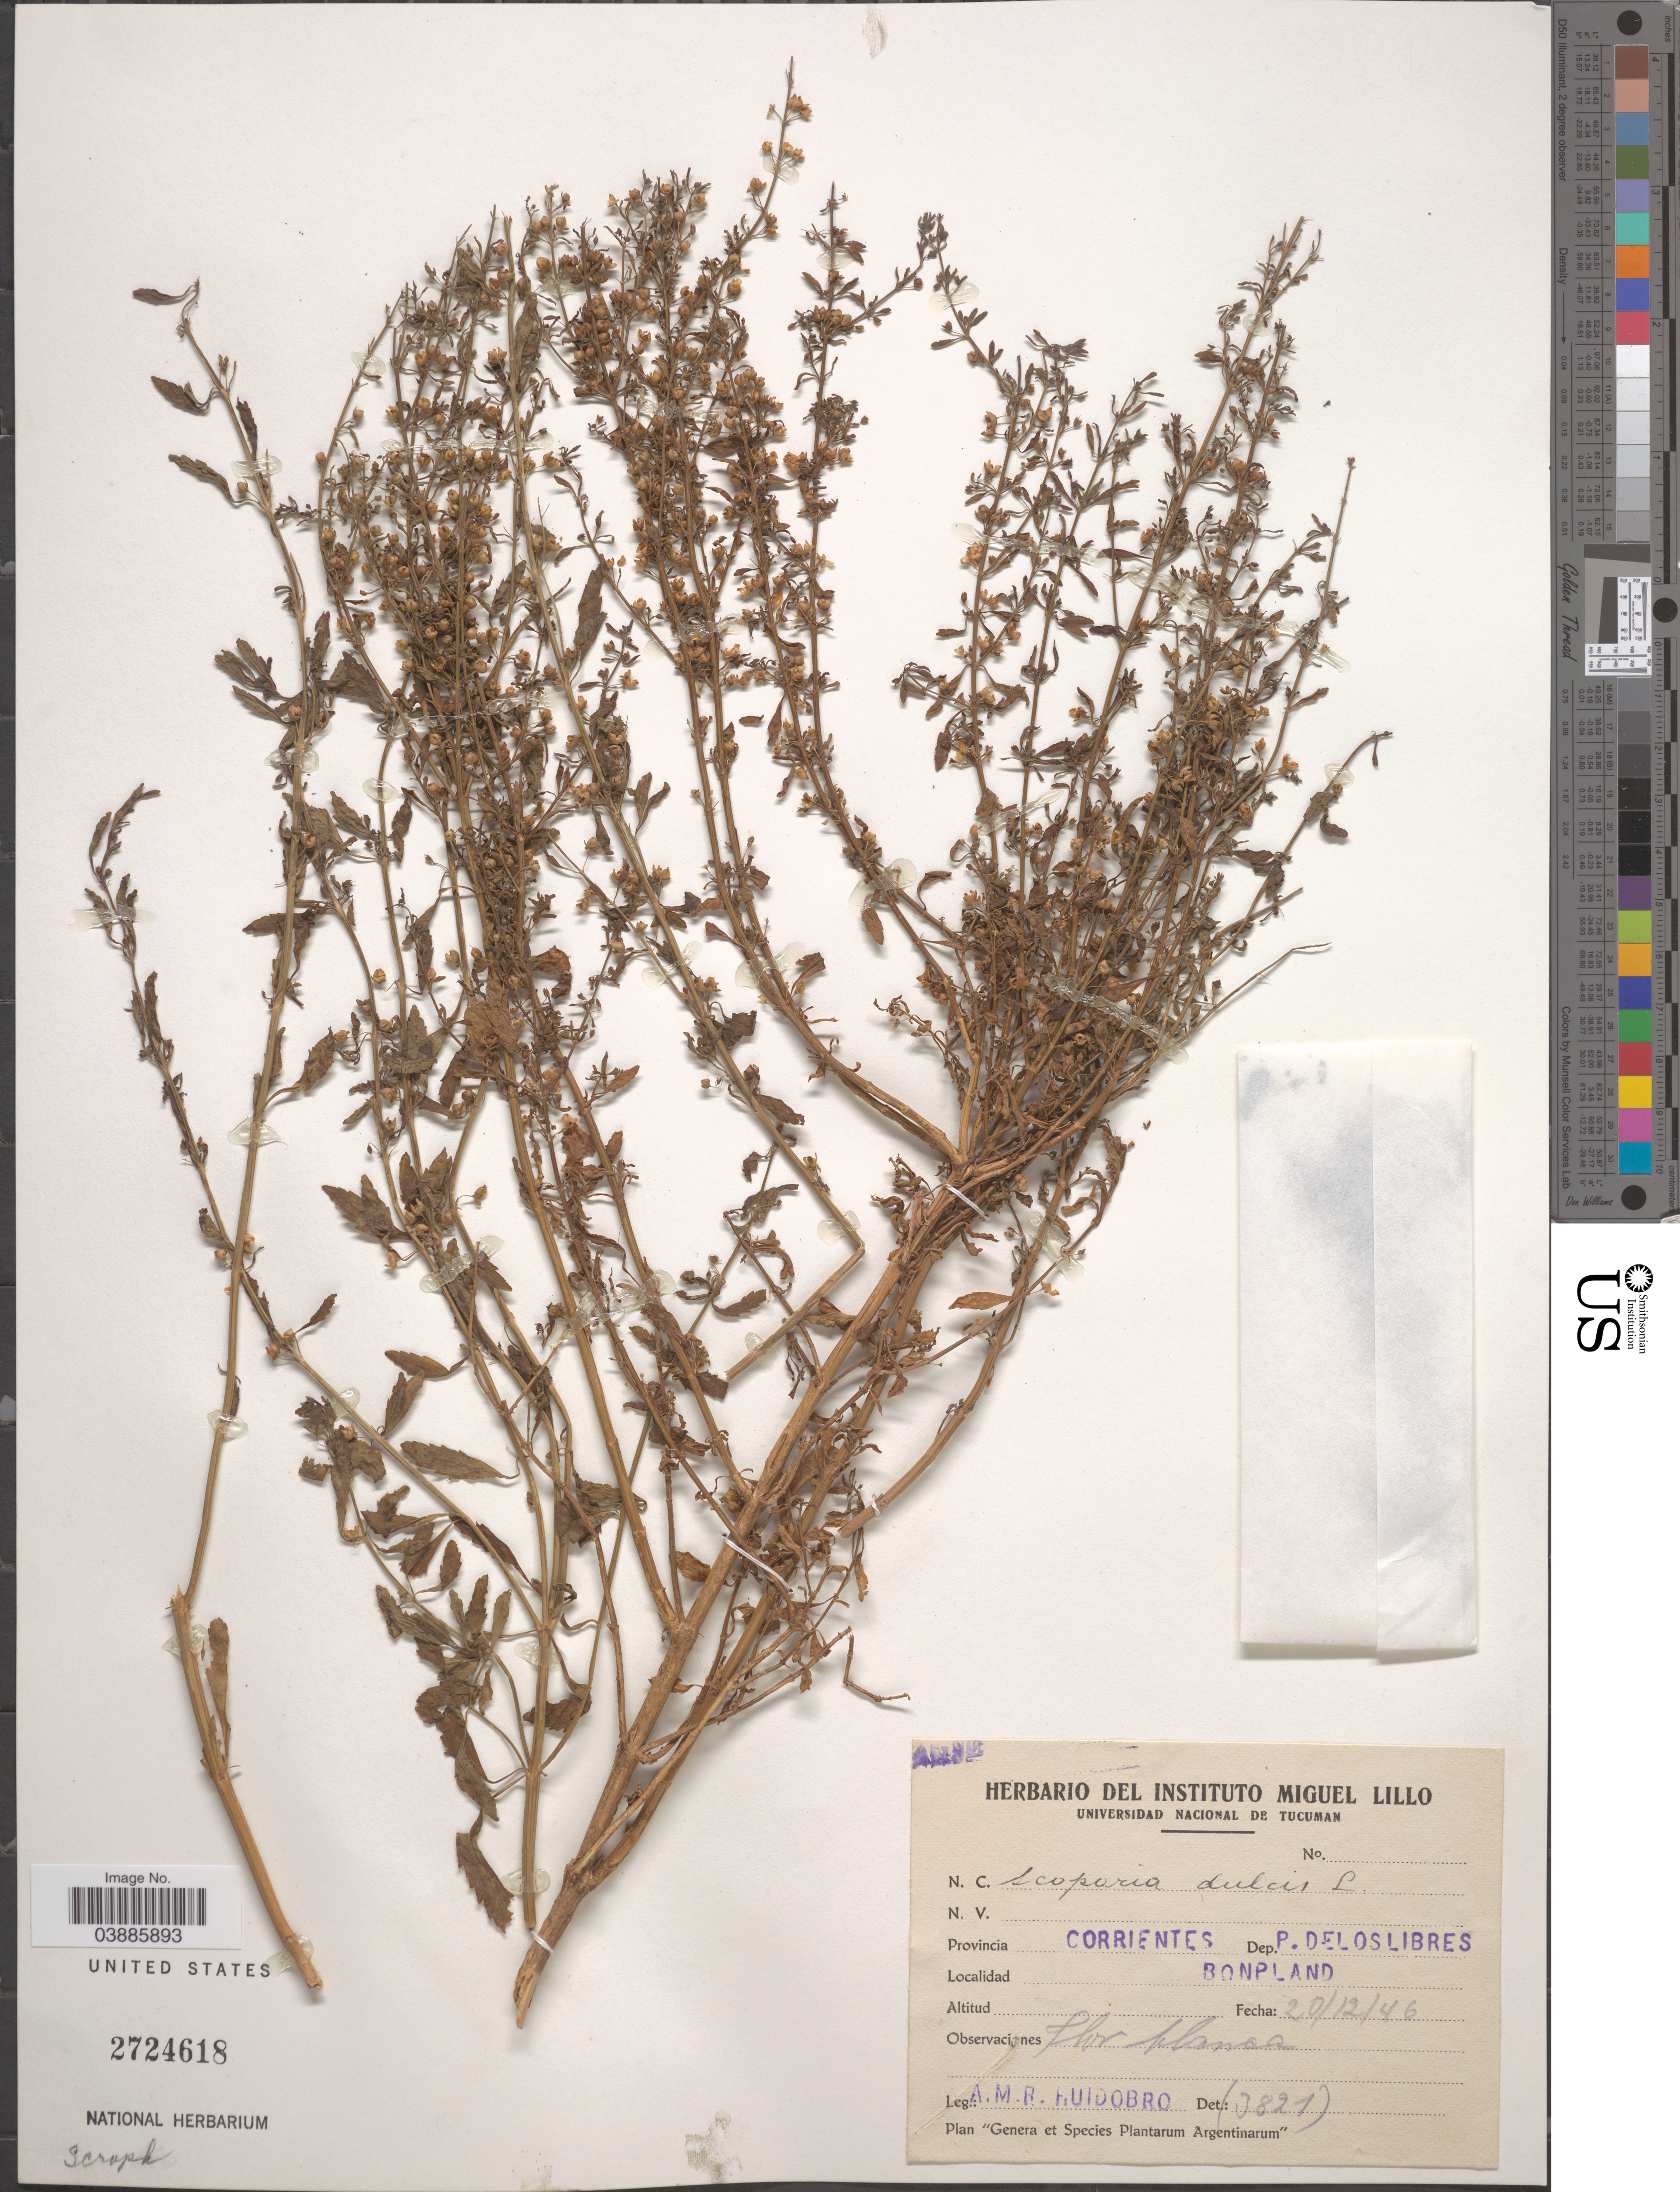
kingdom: Plantae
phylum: Tracheophyta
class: Magnoliopsida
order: Lamiales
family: Plantaginaceae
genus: Scoparia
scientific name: Scoparia dulcis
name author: L.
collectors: A. M. R. Huidobro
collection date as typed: Transcribed d/m/y: 20/12/46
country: Argentina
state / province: Corrientes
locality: Dep. P. Deloslibres. Bonpland.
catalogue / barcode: US 2724618